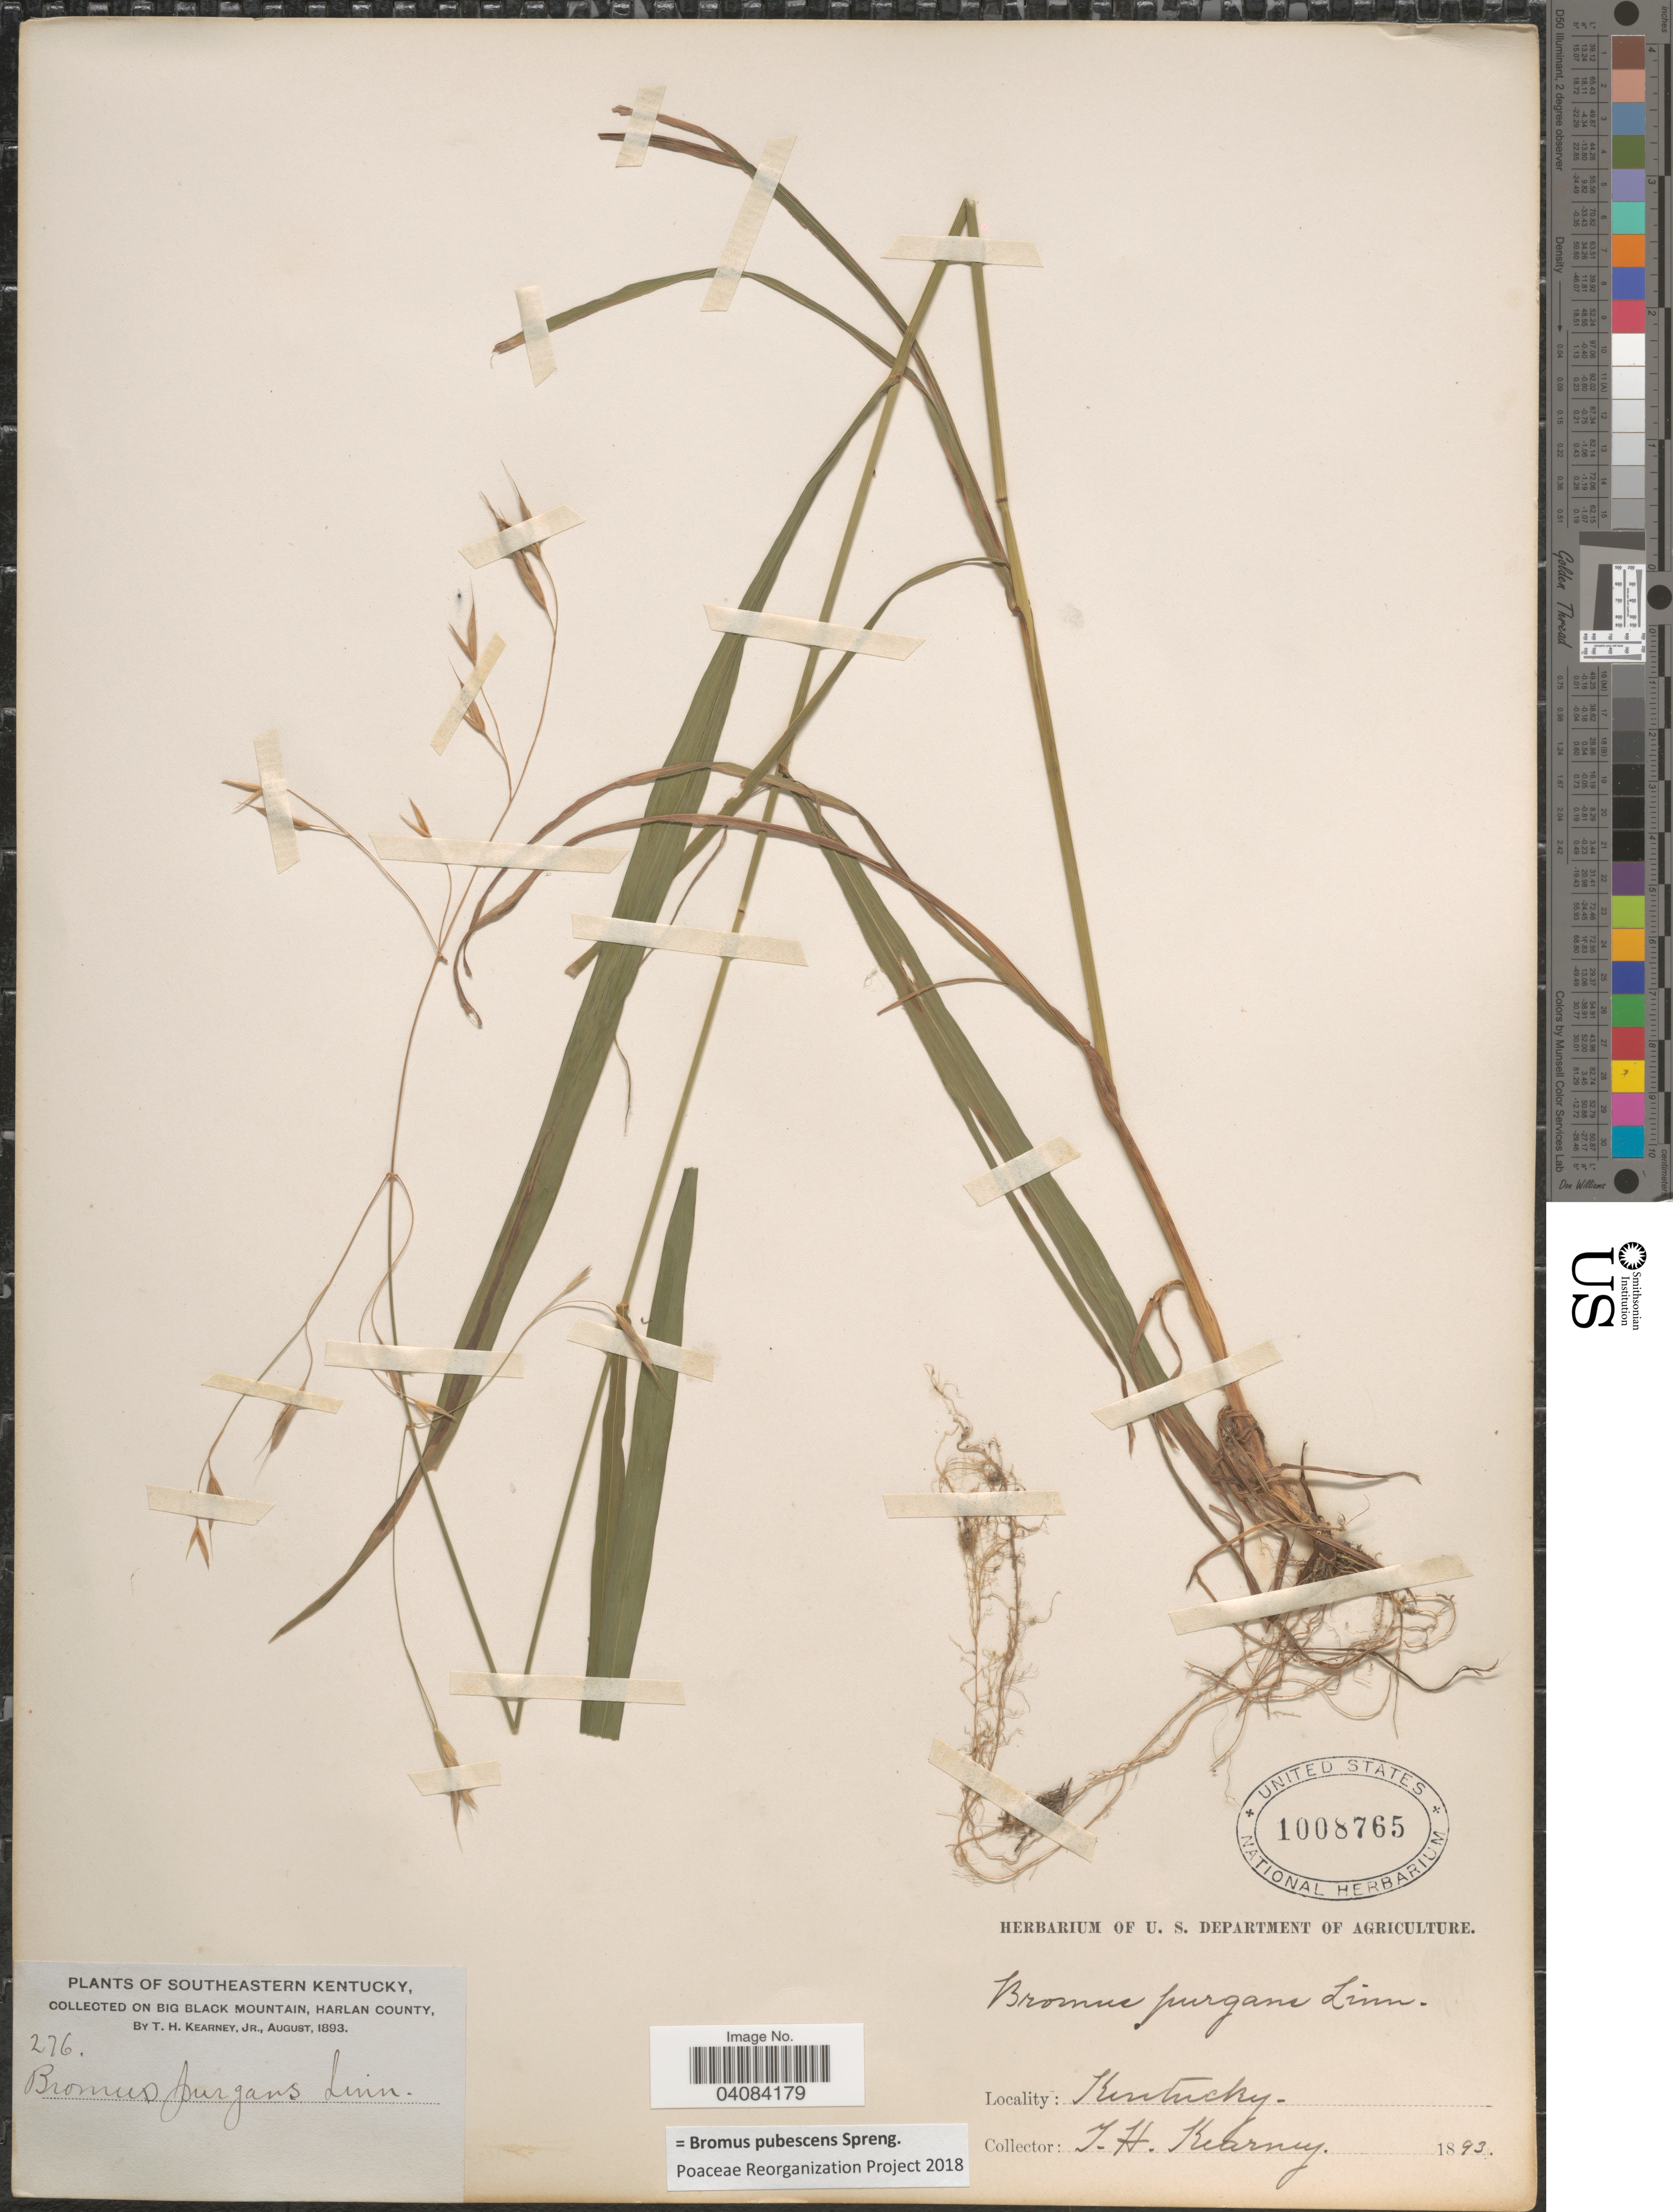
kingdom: Plantae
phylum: Tracheophyta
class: Liliopsida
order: Poales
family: Poaceae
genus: Bromus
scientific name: Bromus pubescens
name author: Muhl. ex Willd.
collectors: T. H. Kearney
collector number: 276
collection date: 1893-08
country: United States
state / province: Kentucky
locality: Southeastern Kentucky. On Big Black Mountain, Harlan County.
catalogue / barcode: US 1008765